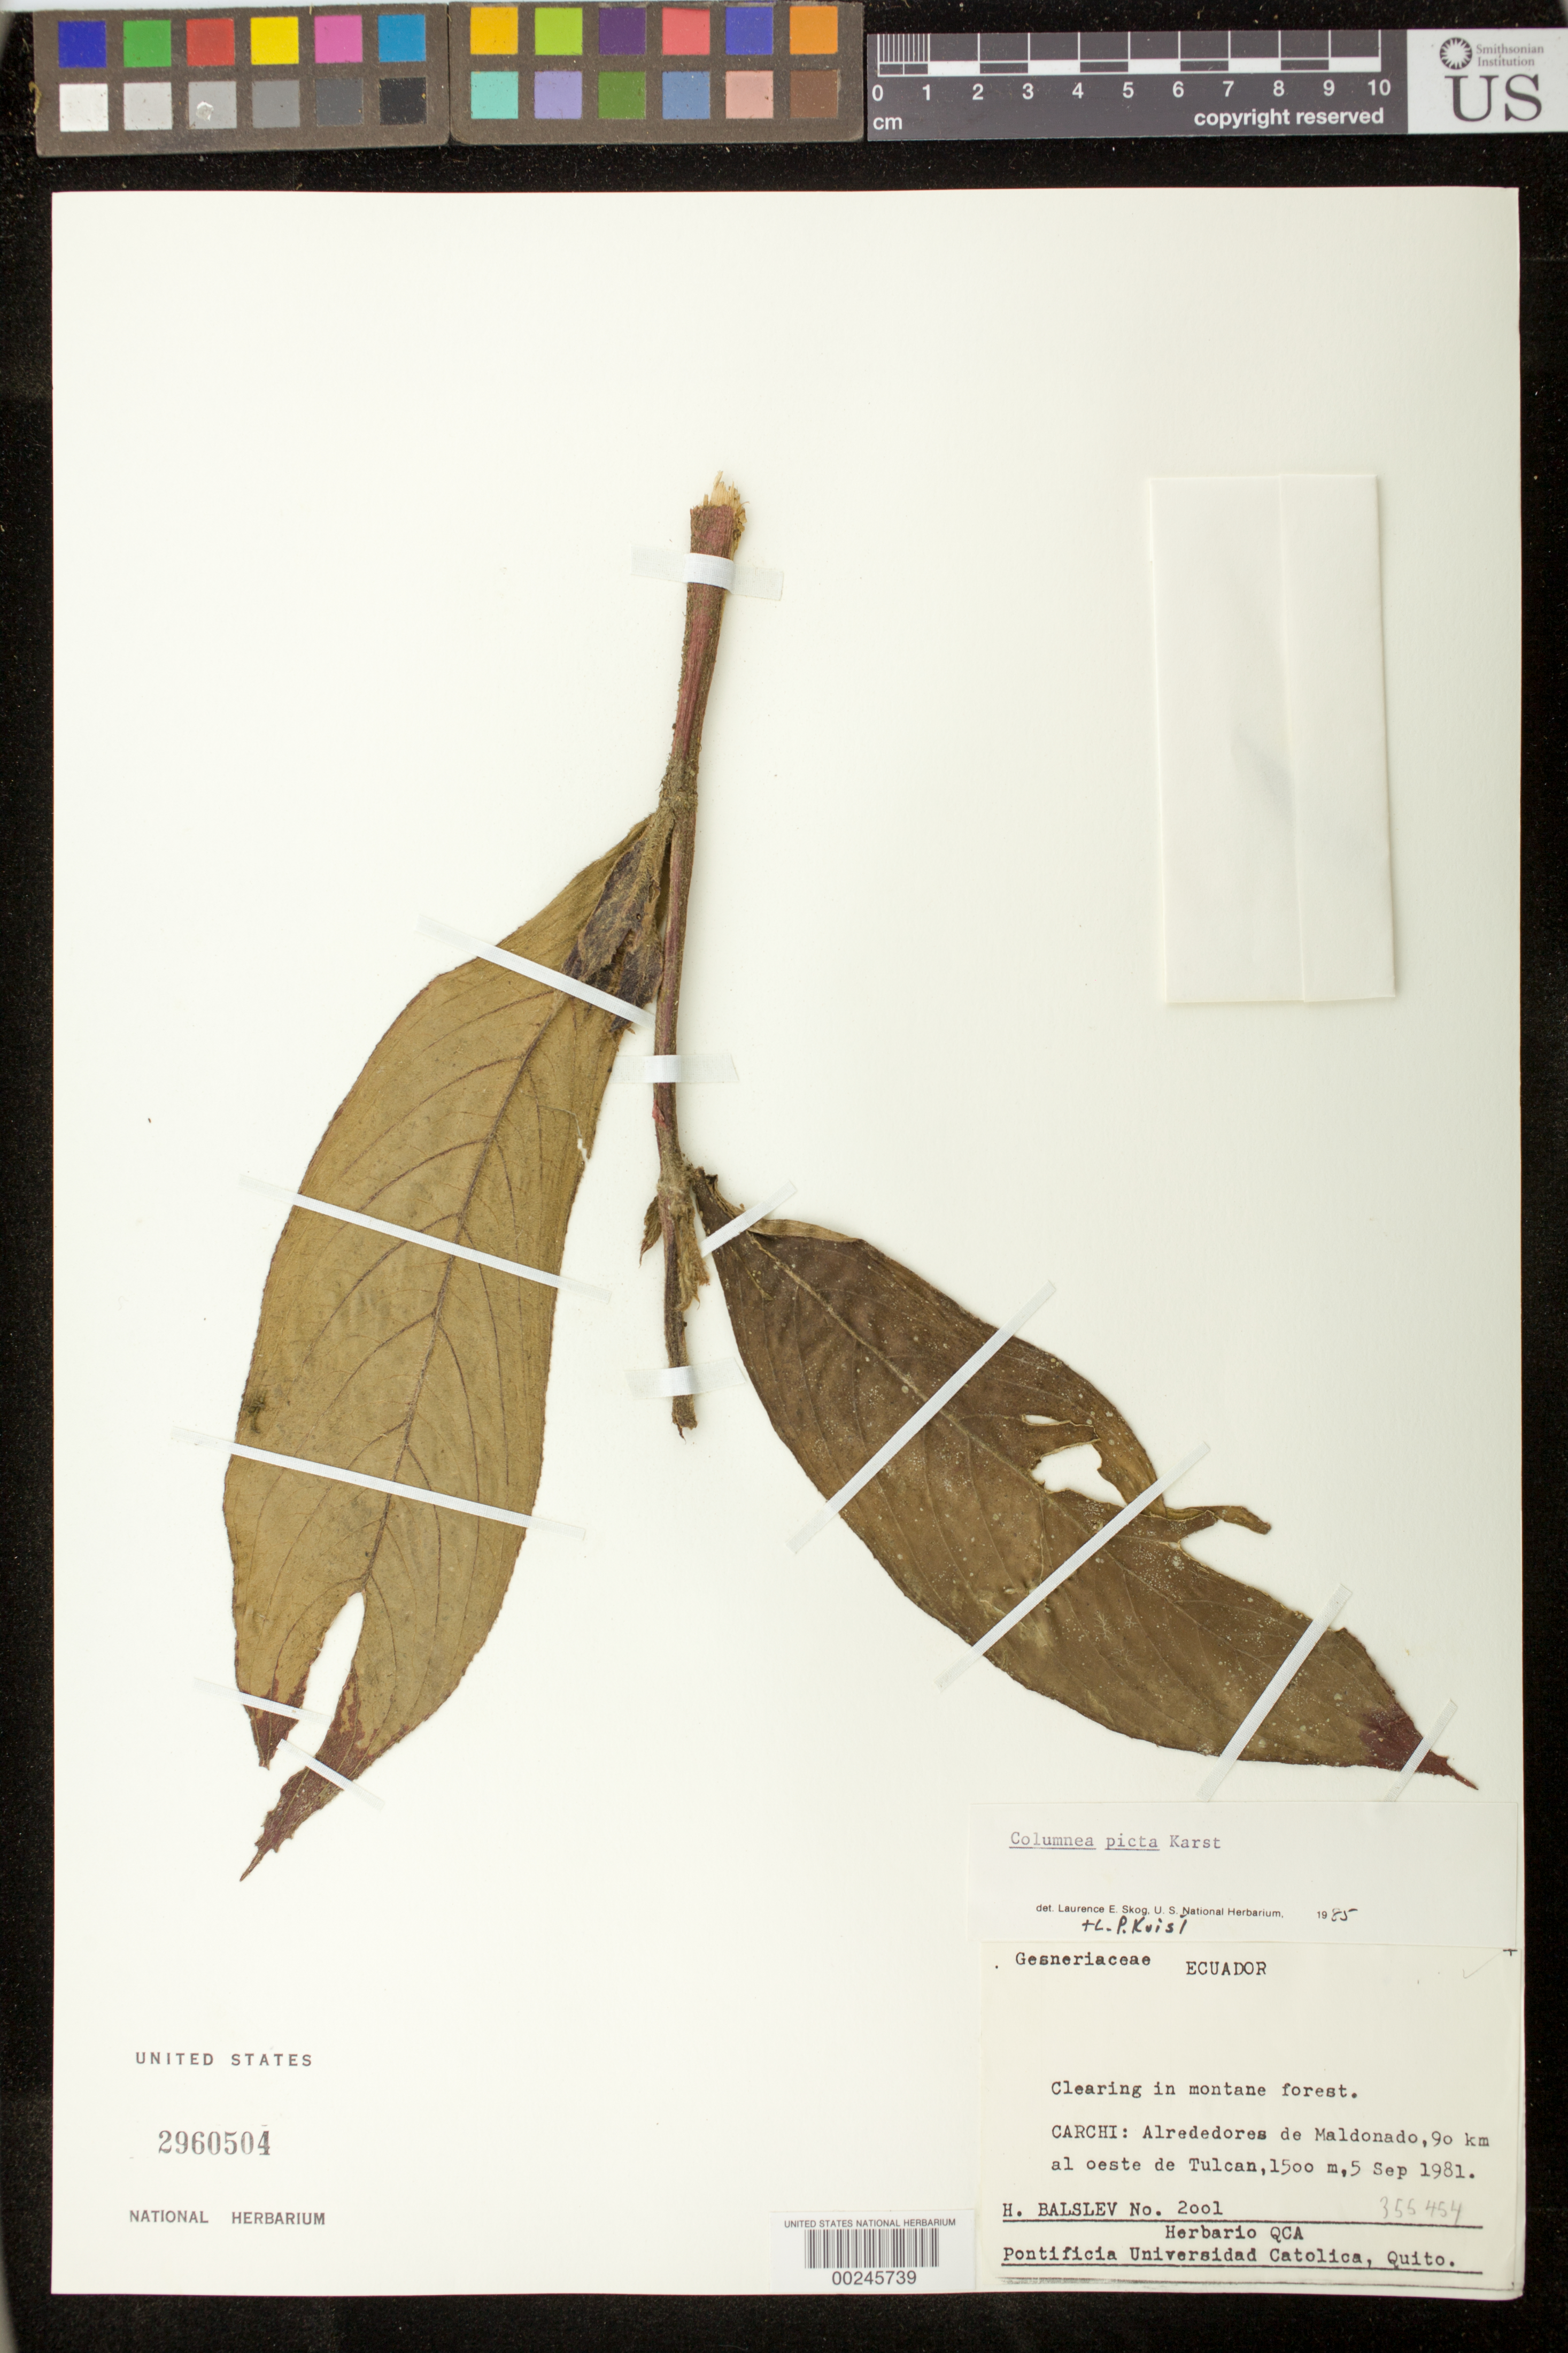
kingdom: Plantae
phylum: Tracheophyta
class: Magnoliopsida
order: Lamiales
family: Gesneriaceae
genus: Columnea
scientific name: Columnea karsteniana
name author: Singh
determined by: Skog, Laurence E.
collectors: H. Balslev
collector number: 2001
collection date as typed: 05 Sep 1981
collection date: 1981-09-05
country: Ecuador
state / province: Carchi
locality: Vicinity of Maldonado, 90 km W of Tulcan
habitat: Clearing in montane forest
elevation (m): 1500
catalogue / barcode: US 2960504